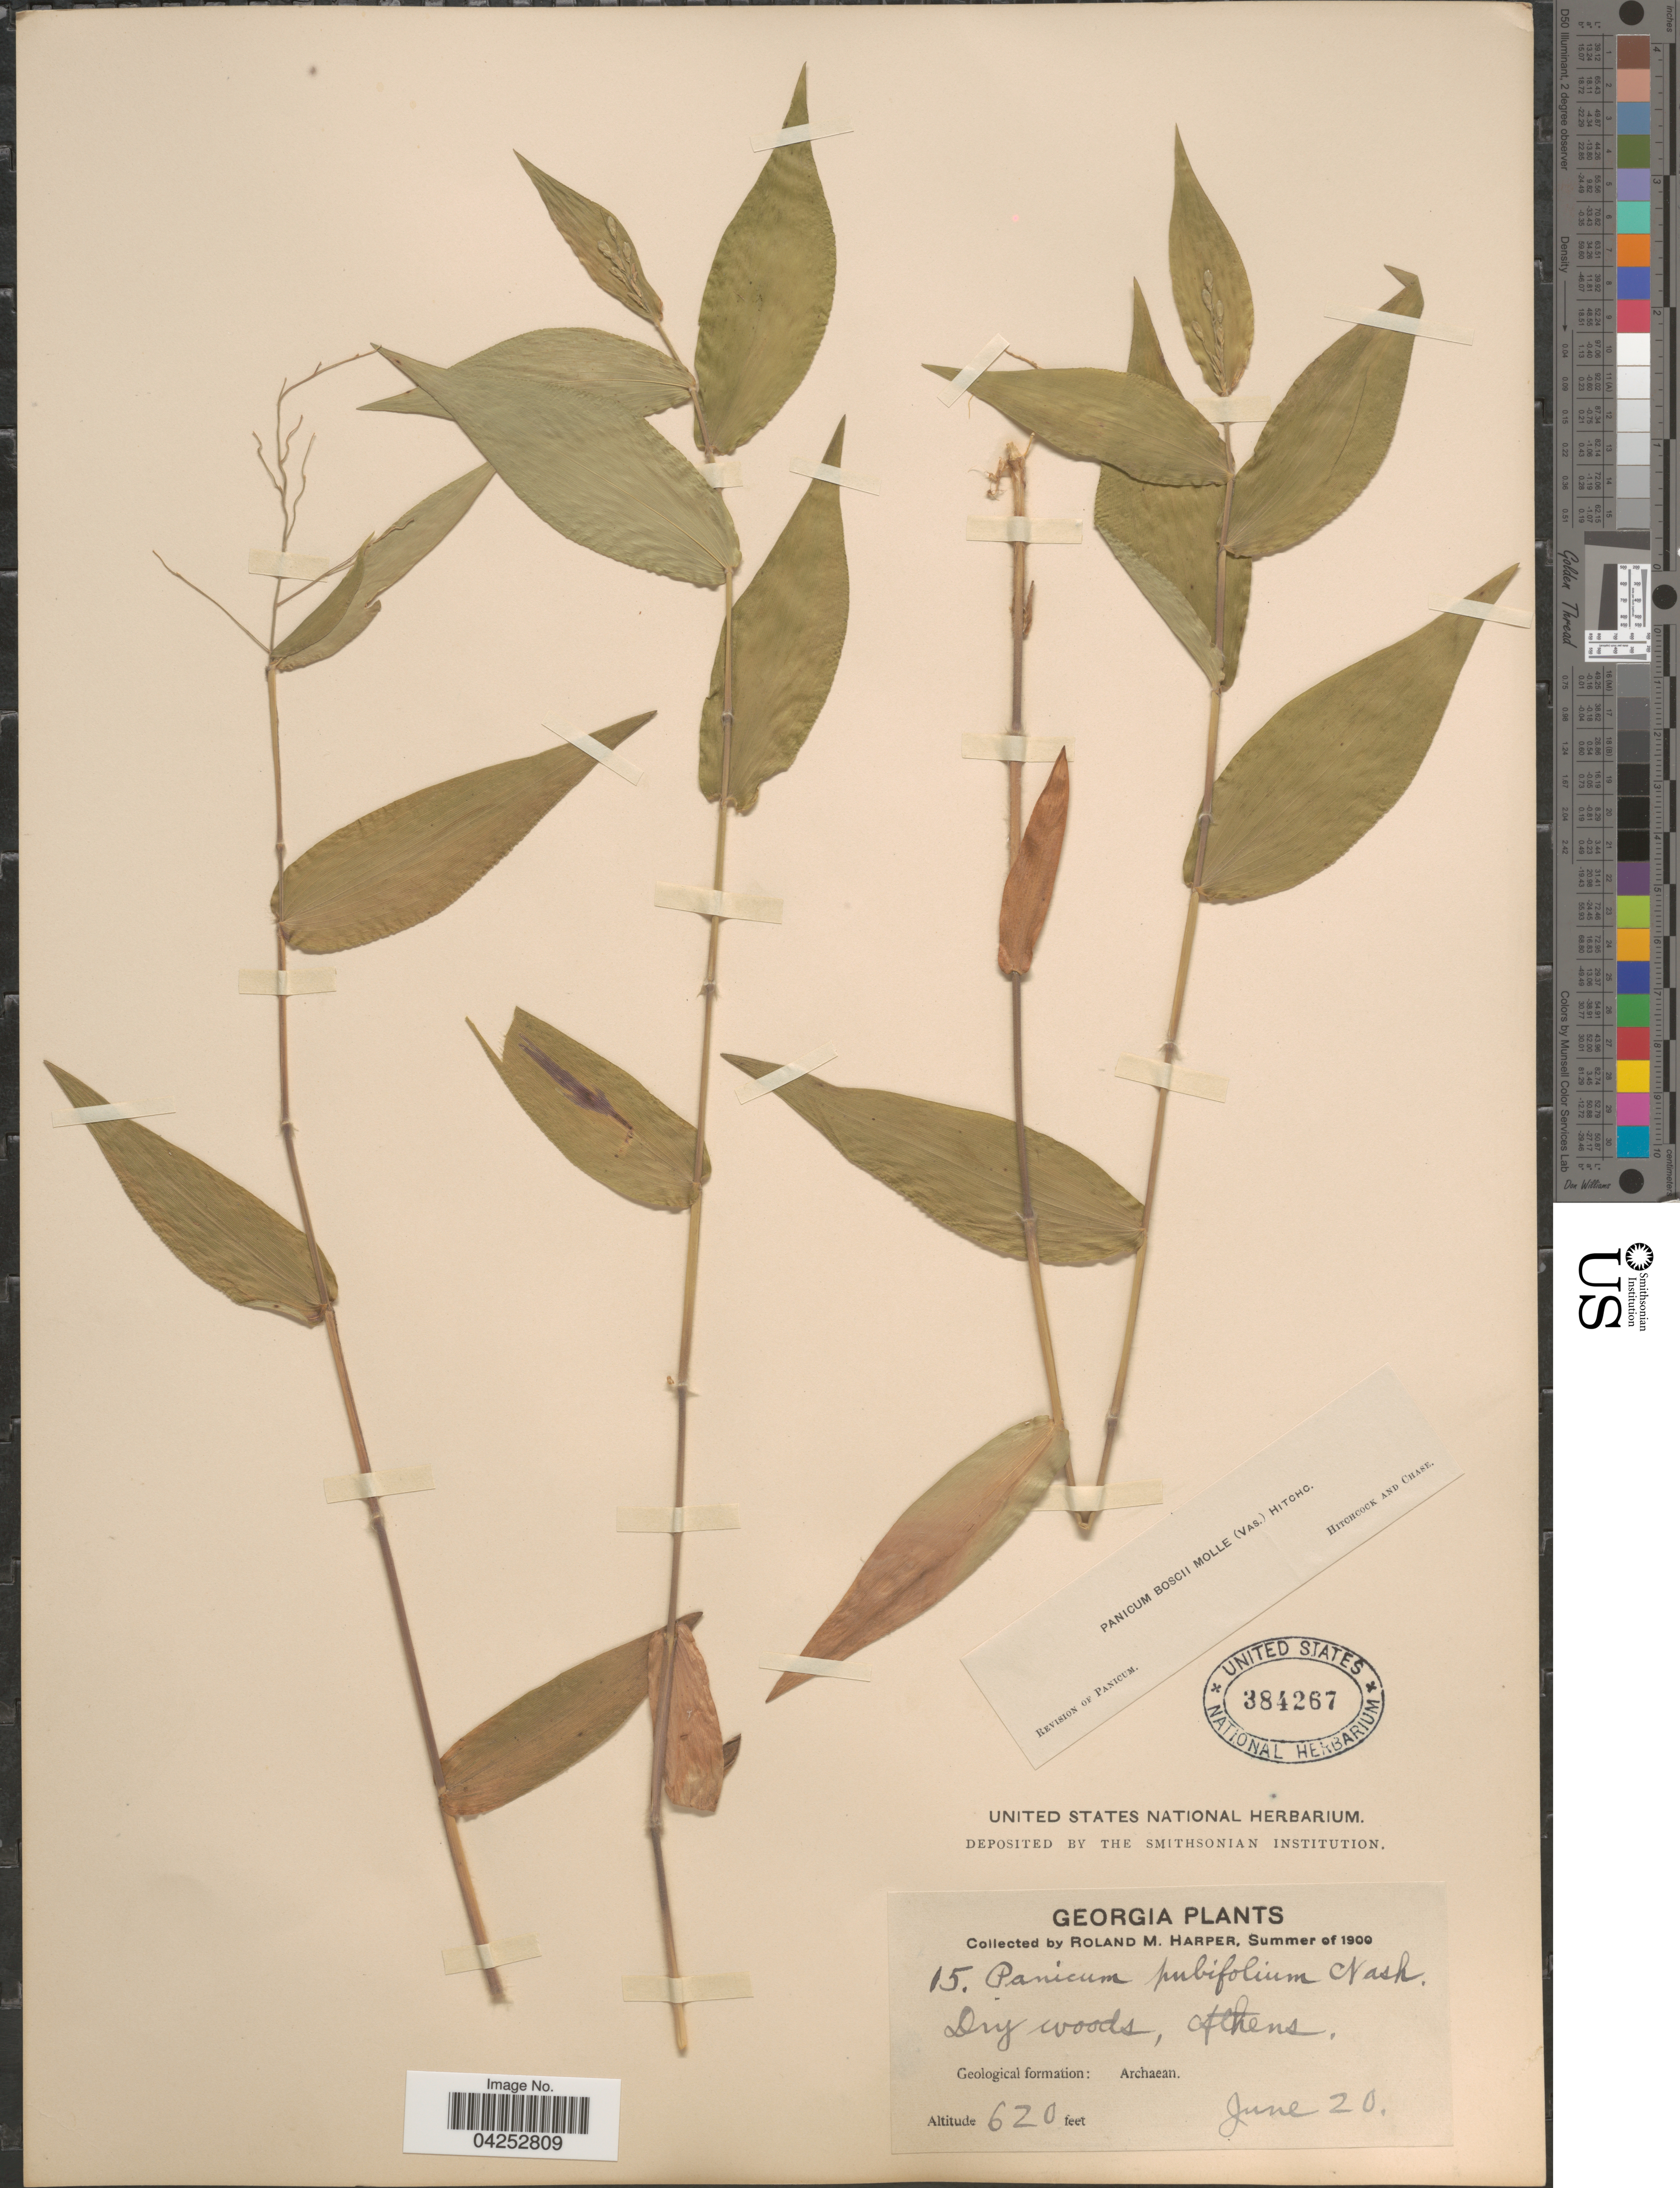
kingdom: Plantae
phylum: Tracheophyta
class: Liliopsida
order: Poales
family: Poaceae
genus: Dichanthelium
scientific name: Dichanthelium boscii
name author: (Poir.) Gould & C.A. Clark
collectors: R. M. Harper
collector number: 15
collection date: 1900-06-20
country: United States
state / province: Georgia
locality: Dry woods, Athens. Geological formation: Archaean.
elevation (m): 189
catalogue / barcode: US 384267